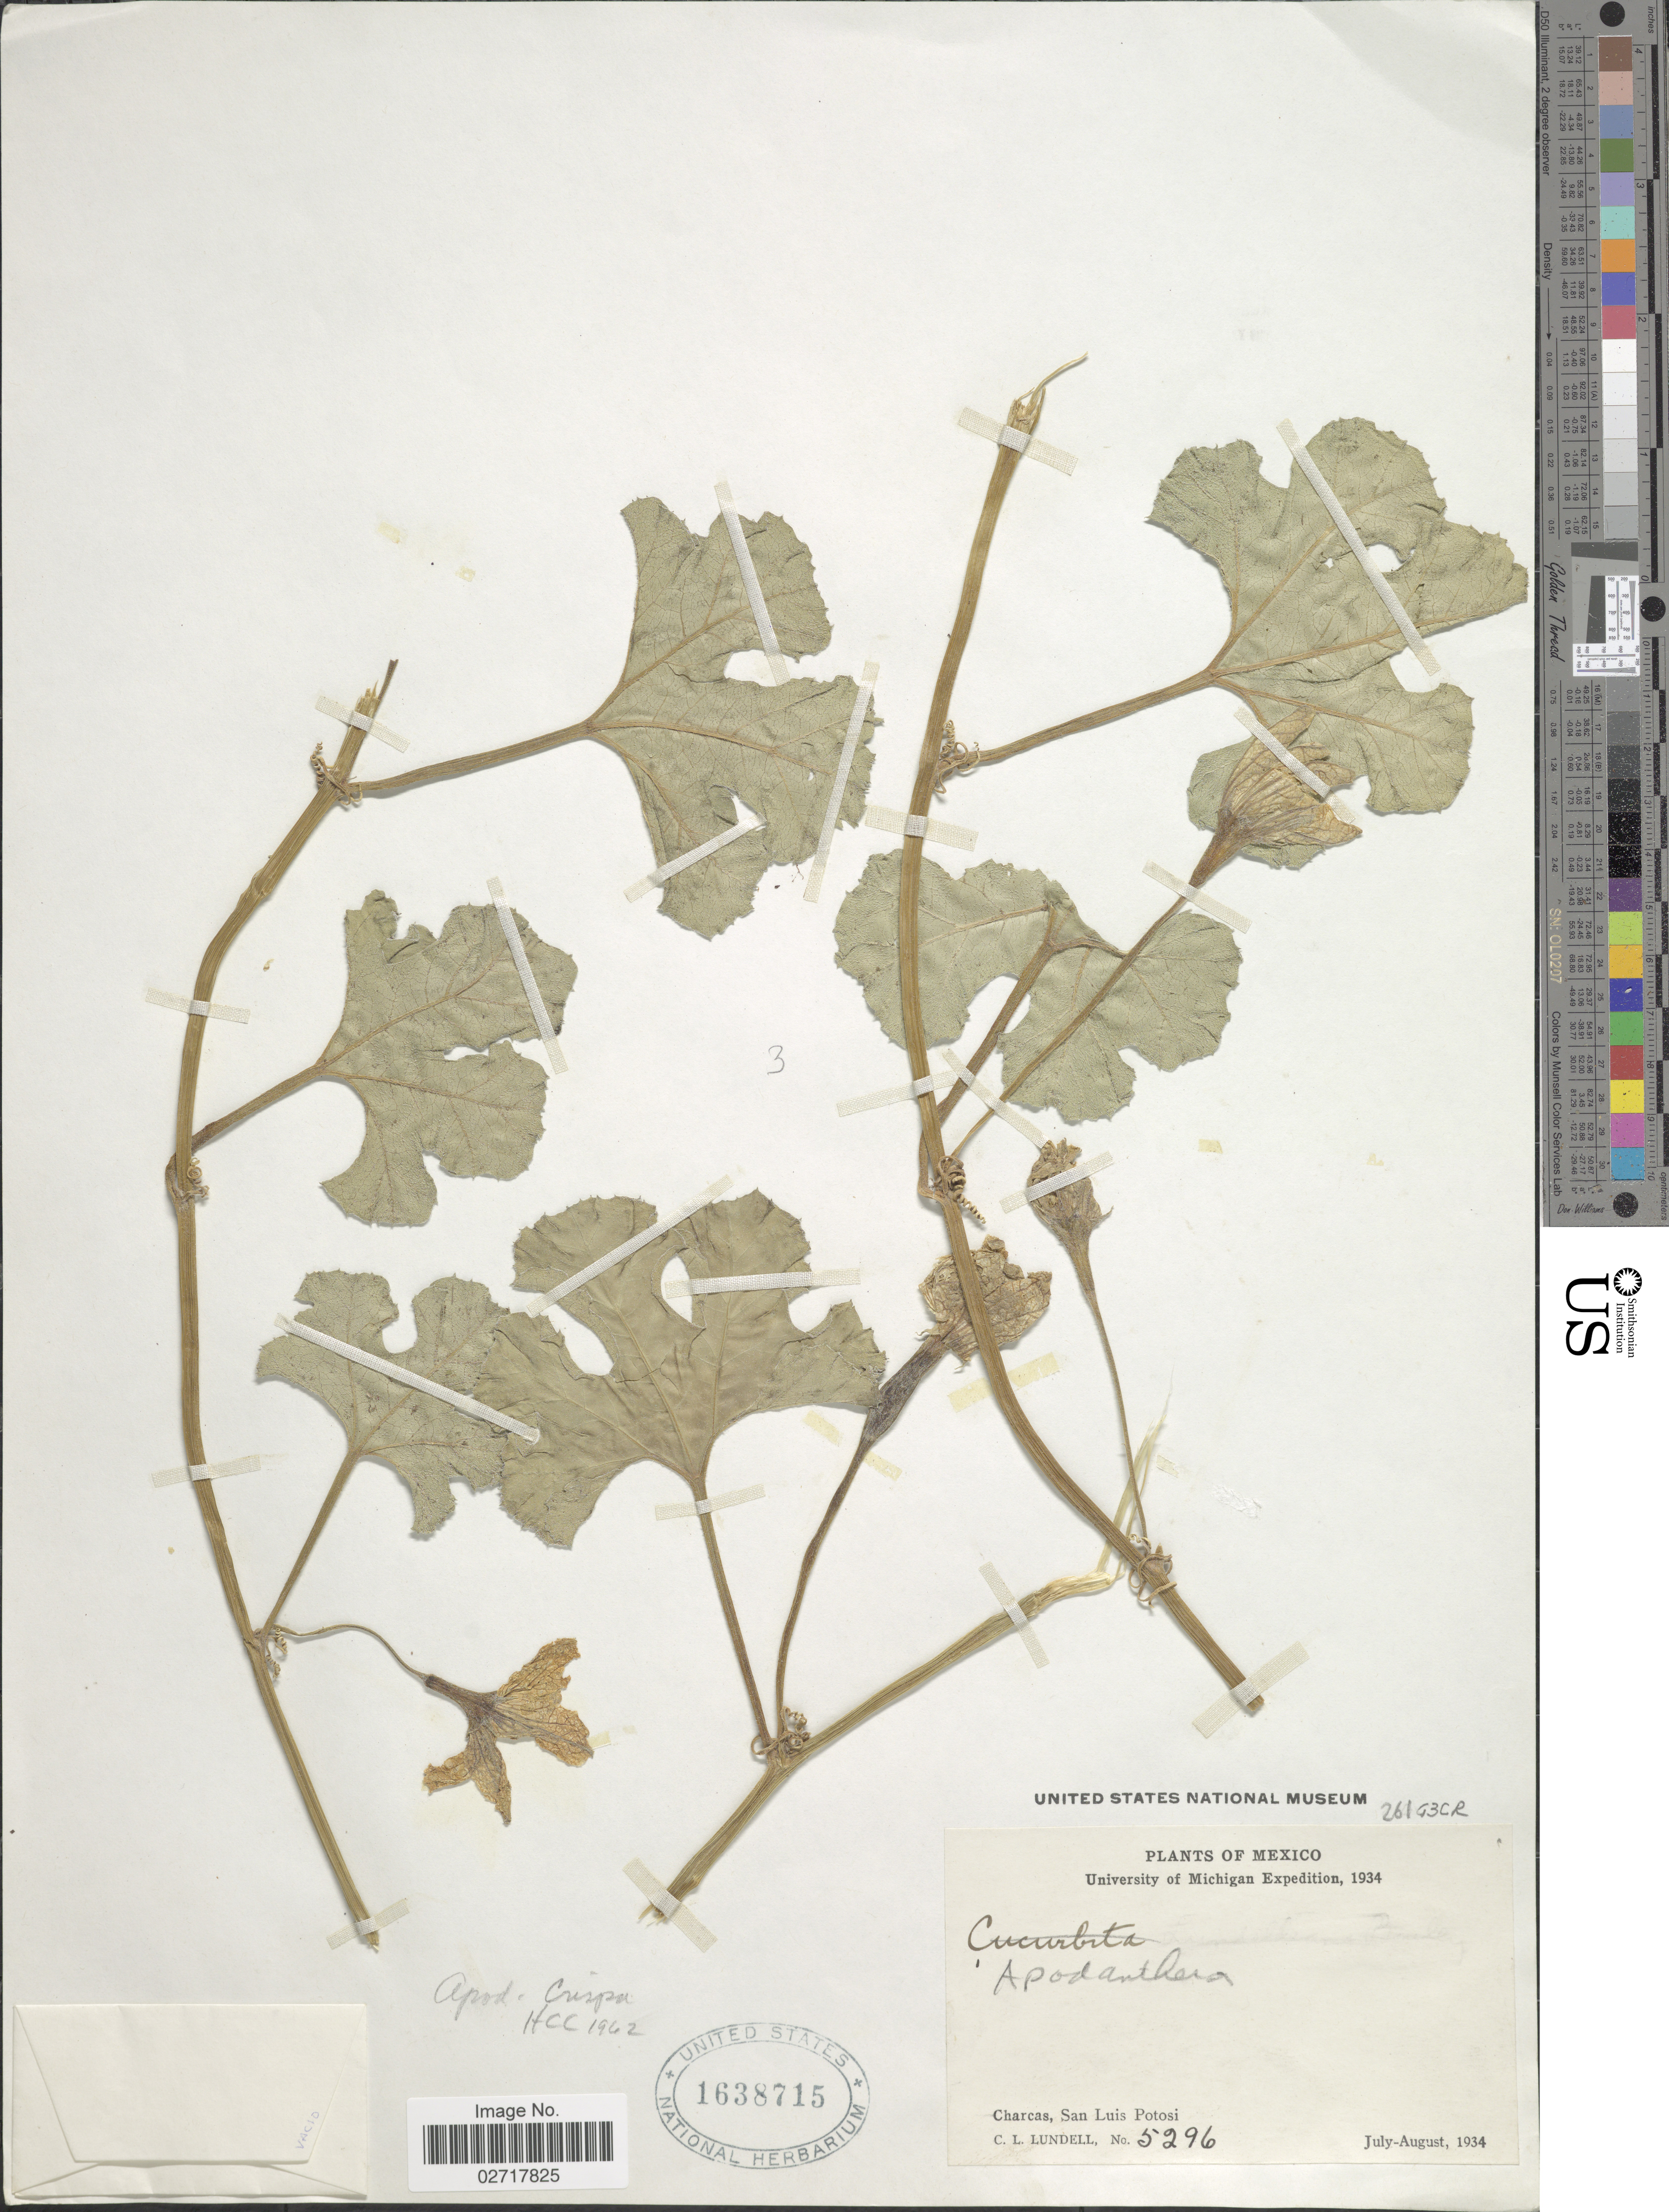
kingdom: Plantae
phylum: Tracheophyta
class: Magnoliopsida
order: Cucurbitales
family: Cucurbitaceae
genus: Apodanthera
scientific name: Apodanthera crispa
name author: Cogn.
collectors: C. L. Lundell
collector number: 5296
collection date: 1934-07/1934-08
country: Mexico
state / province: San Luis Potosí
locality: Charcas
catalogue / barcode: US 1638715